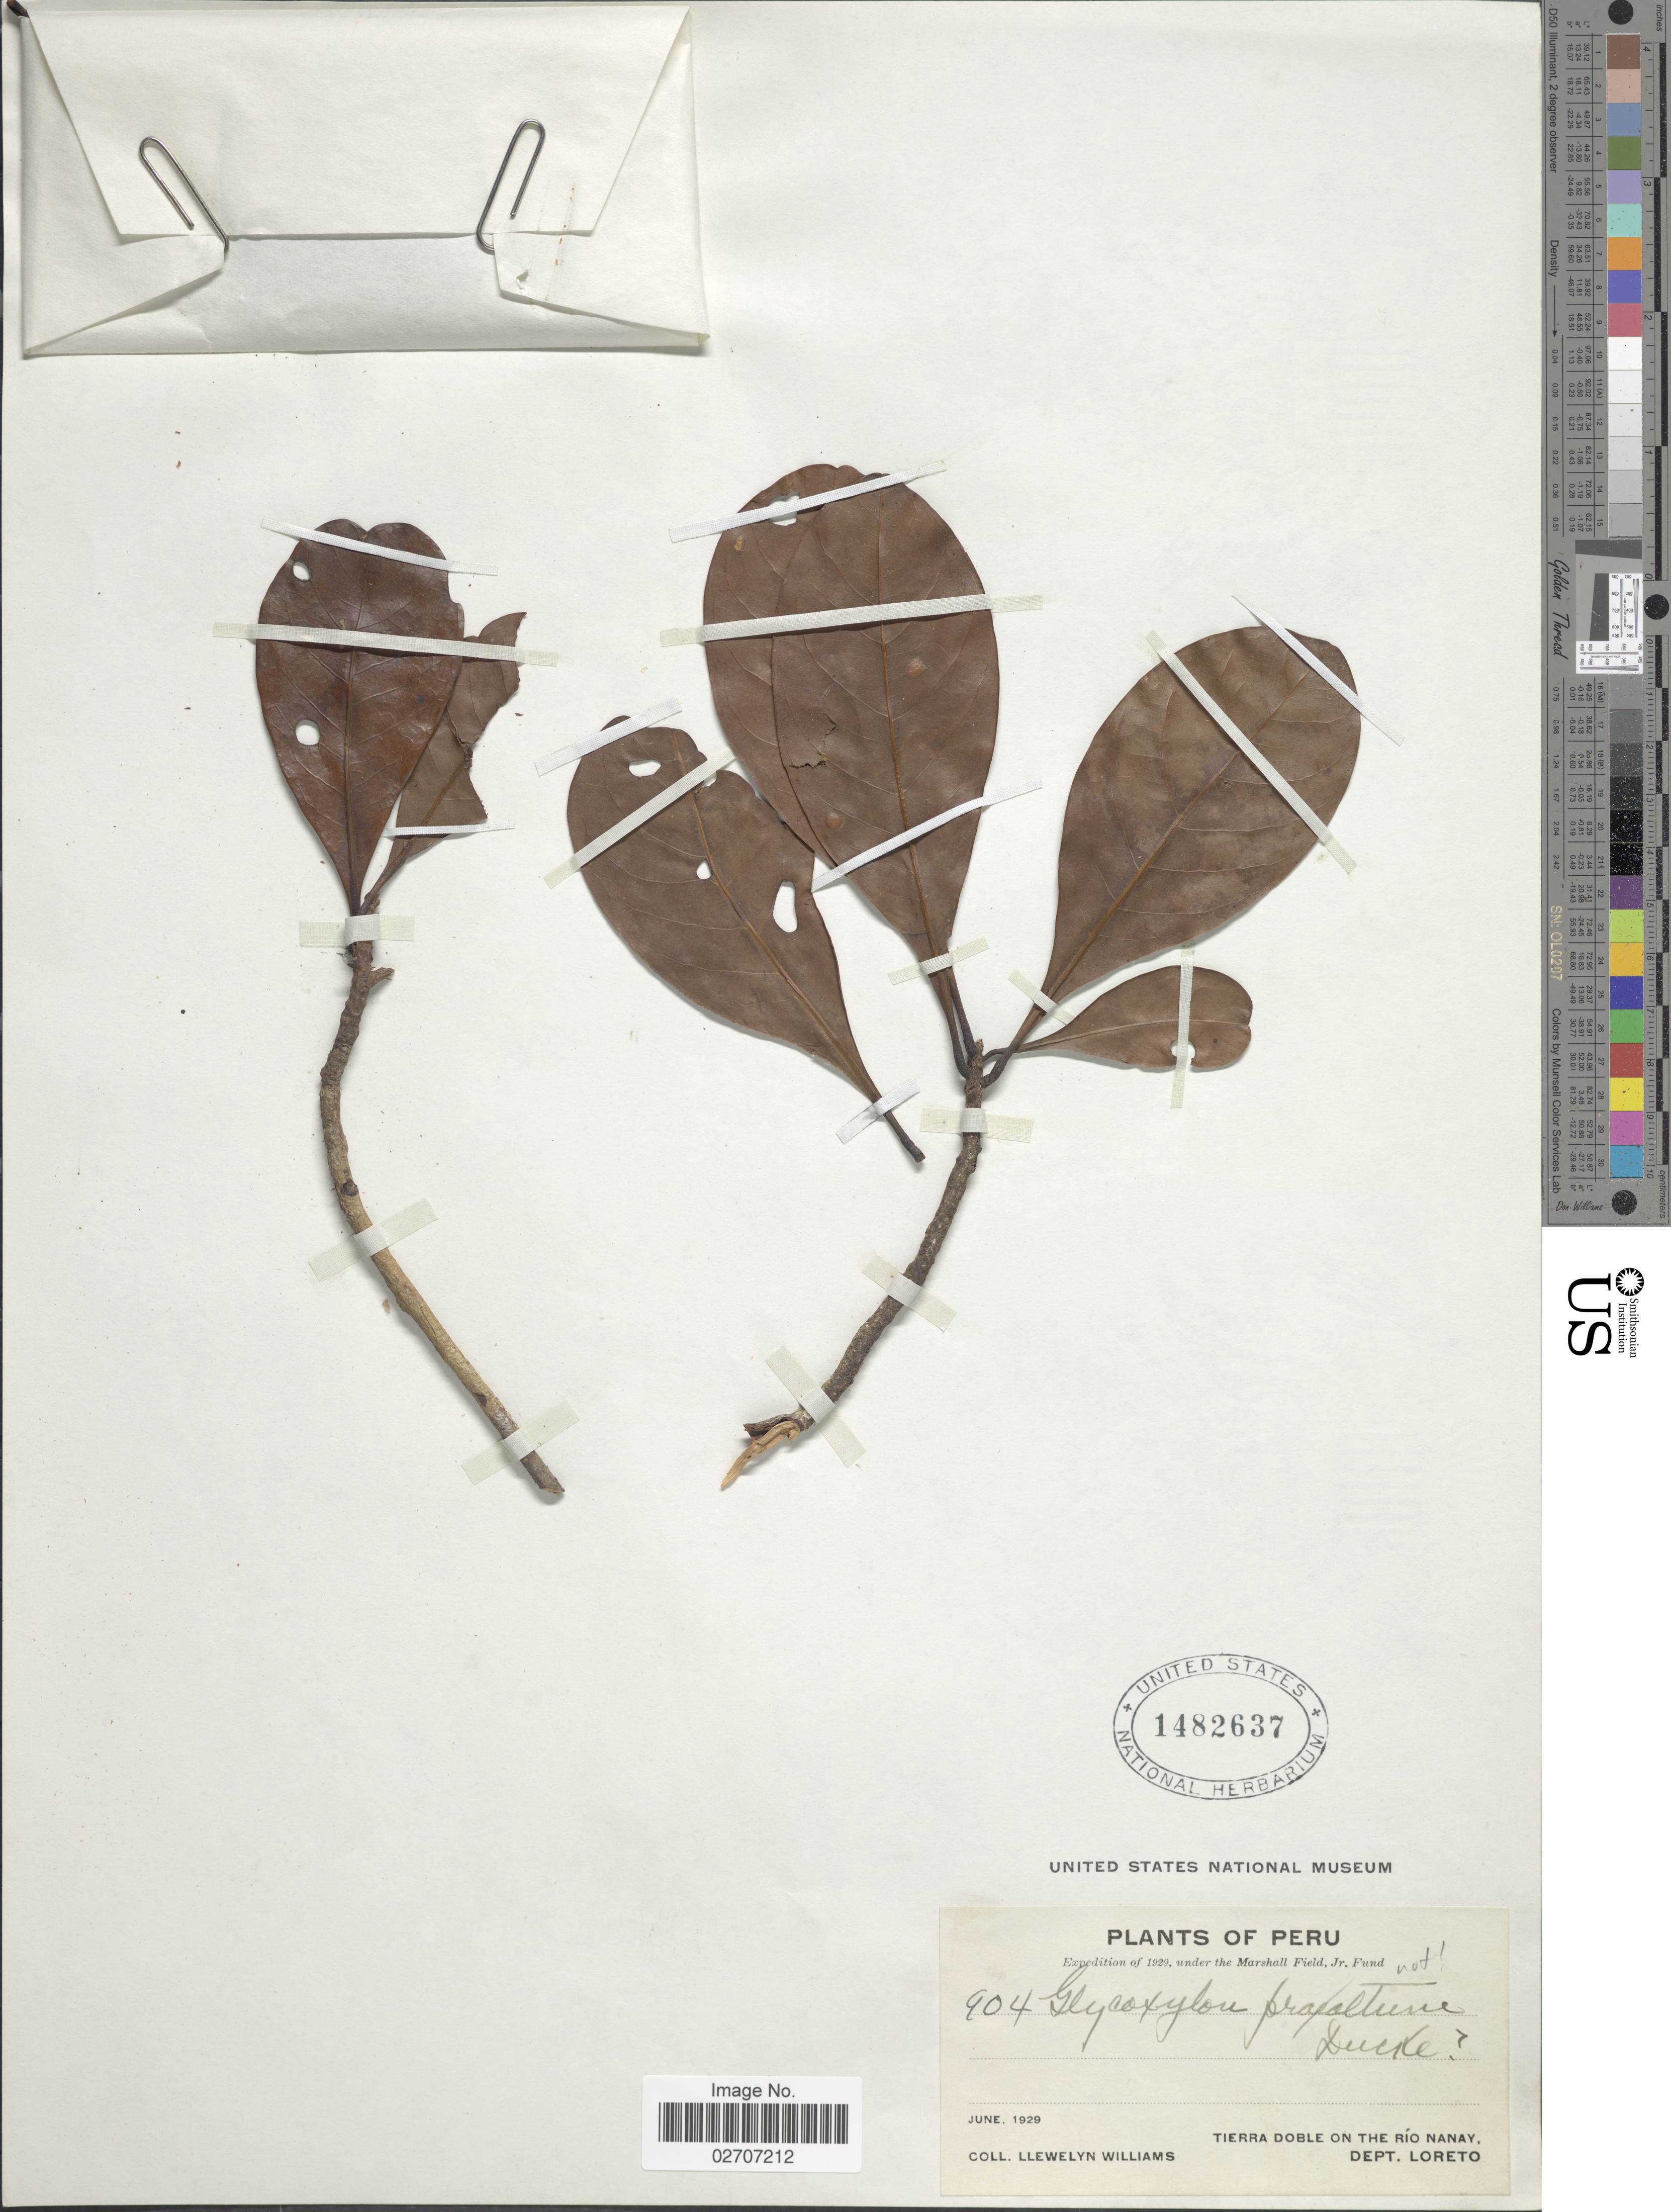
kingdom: Plantae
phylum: Tracheophyta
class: Magnoliopsida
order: Ericales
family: Sapotaceae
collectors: Ll. Williams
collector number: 904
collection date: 1929-06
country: Peru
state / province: Loreto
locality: Tierra Doble on the Rio Nanay, Dept. Loreto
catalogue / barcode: US 1482637